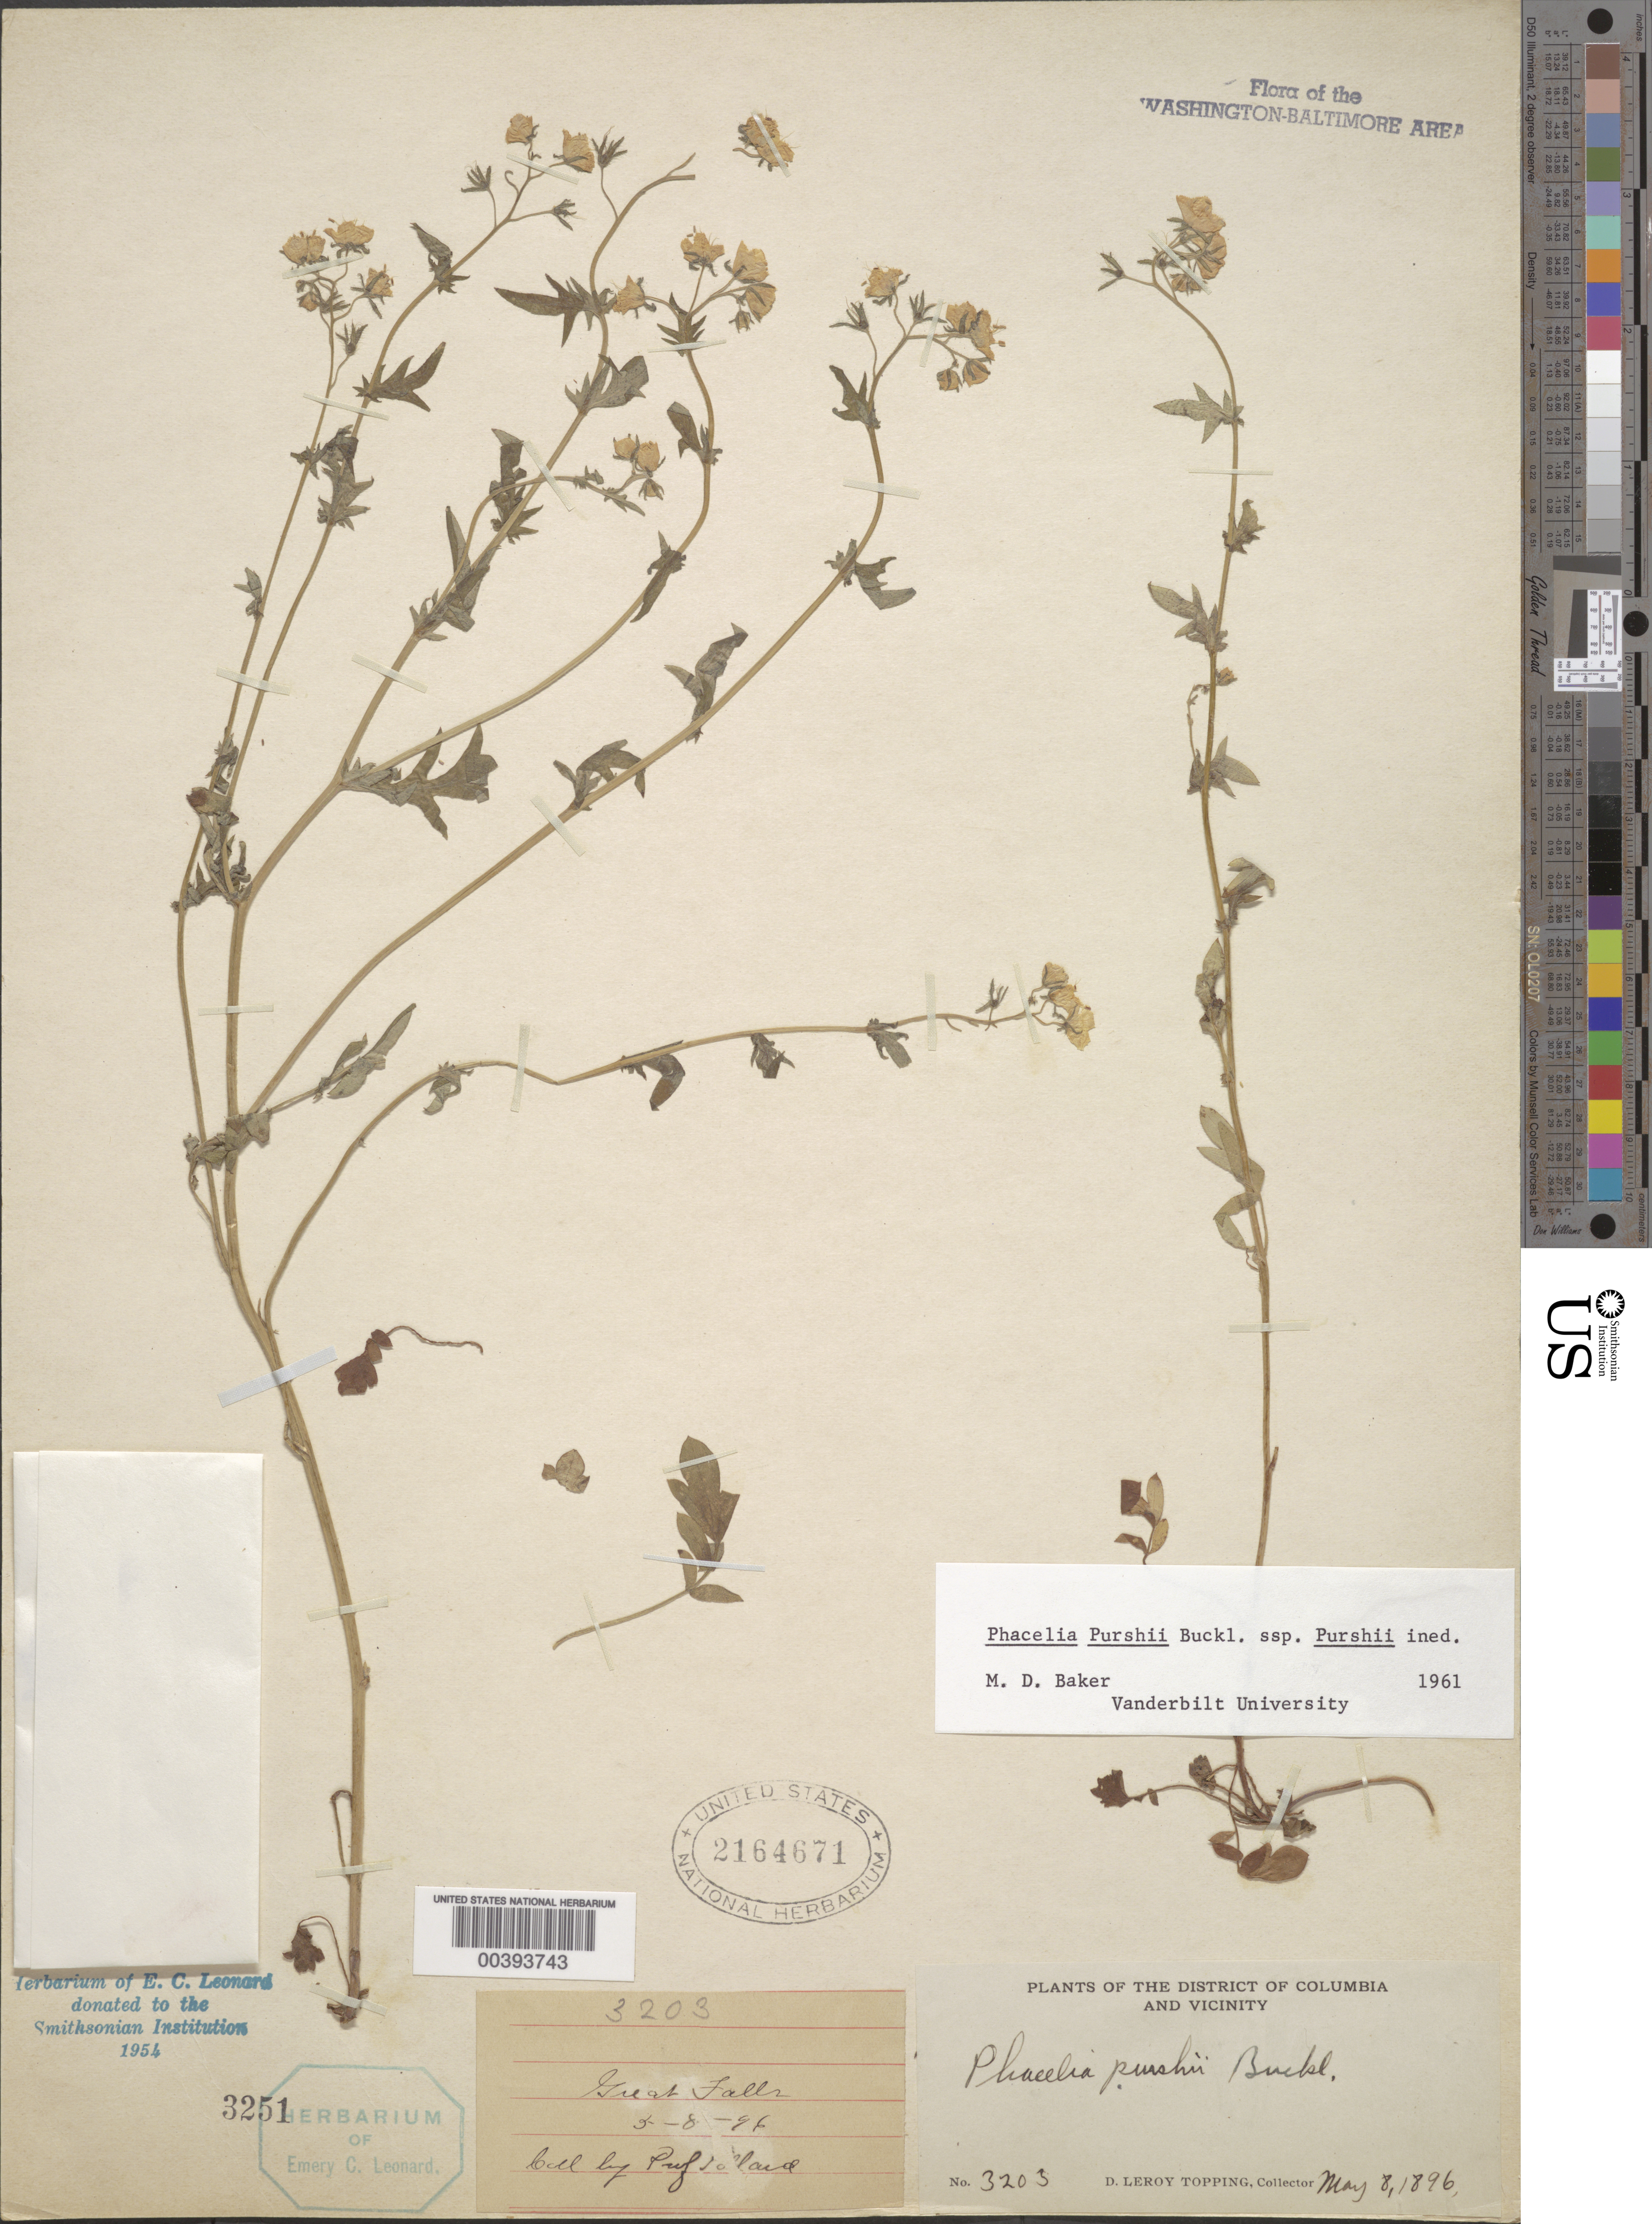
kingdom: Plantae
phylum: Tracheophyta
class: Magnoliopsida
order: Boraginales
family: Hydrophyllaceae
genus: Phacelia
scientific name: Phacelia purshii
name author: Buckley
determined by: Baker, M. D.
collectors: D. L. Topping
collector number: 3203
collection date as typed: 08 May 1896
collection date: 1896-05-08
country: United States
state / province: Maryland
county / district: Montgomery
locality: Great Falls C. & O. Canal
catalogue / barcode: US 2164671